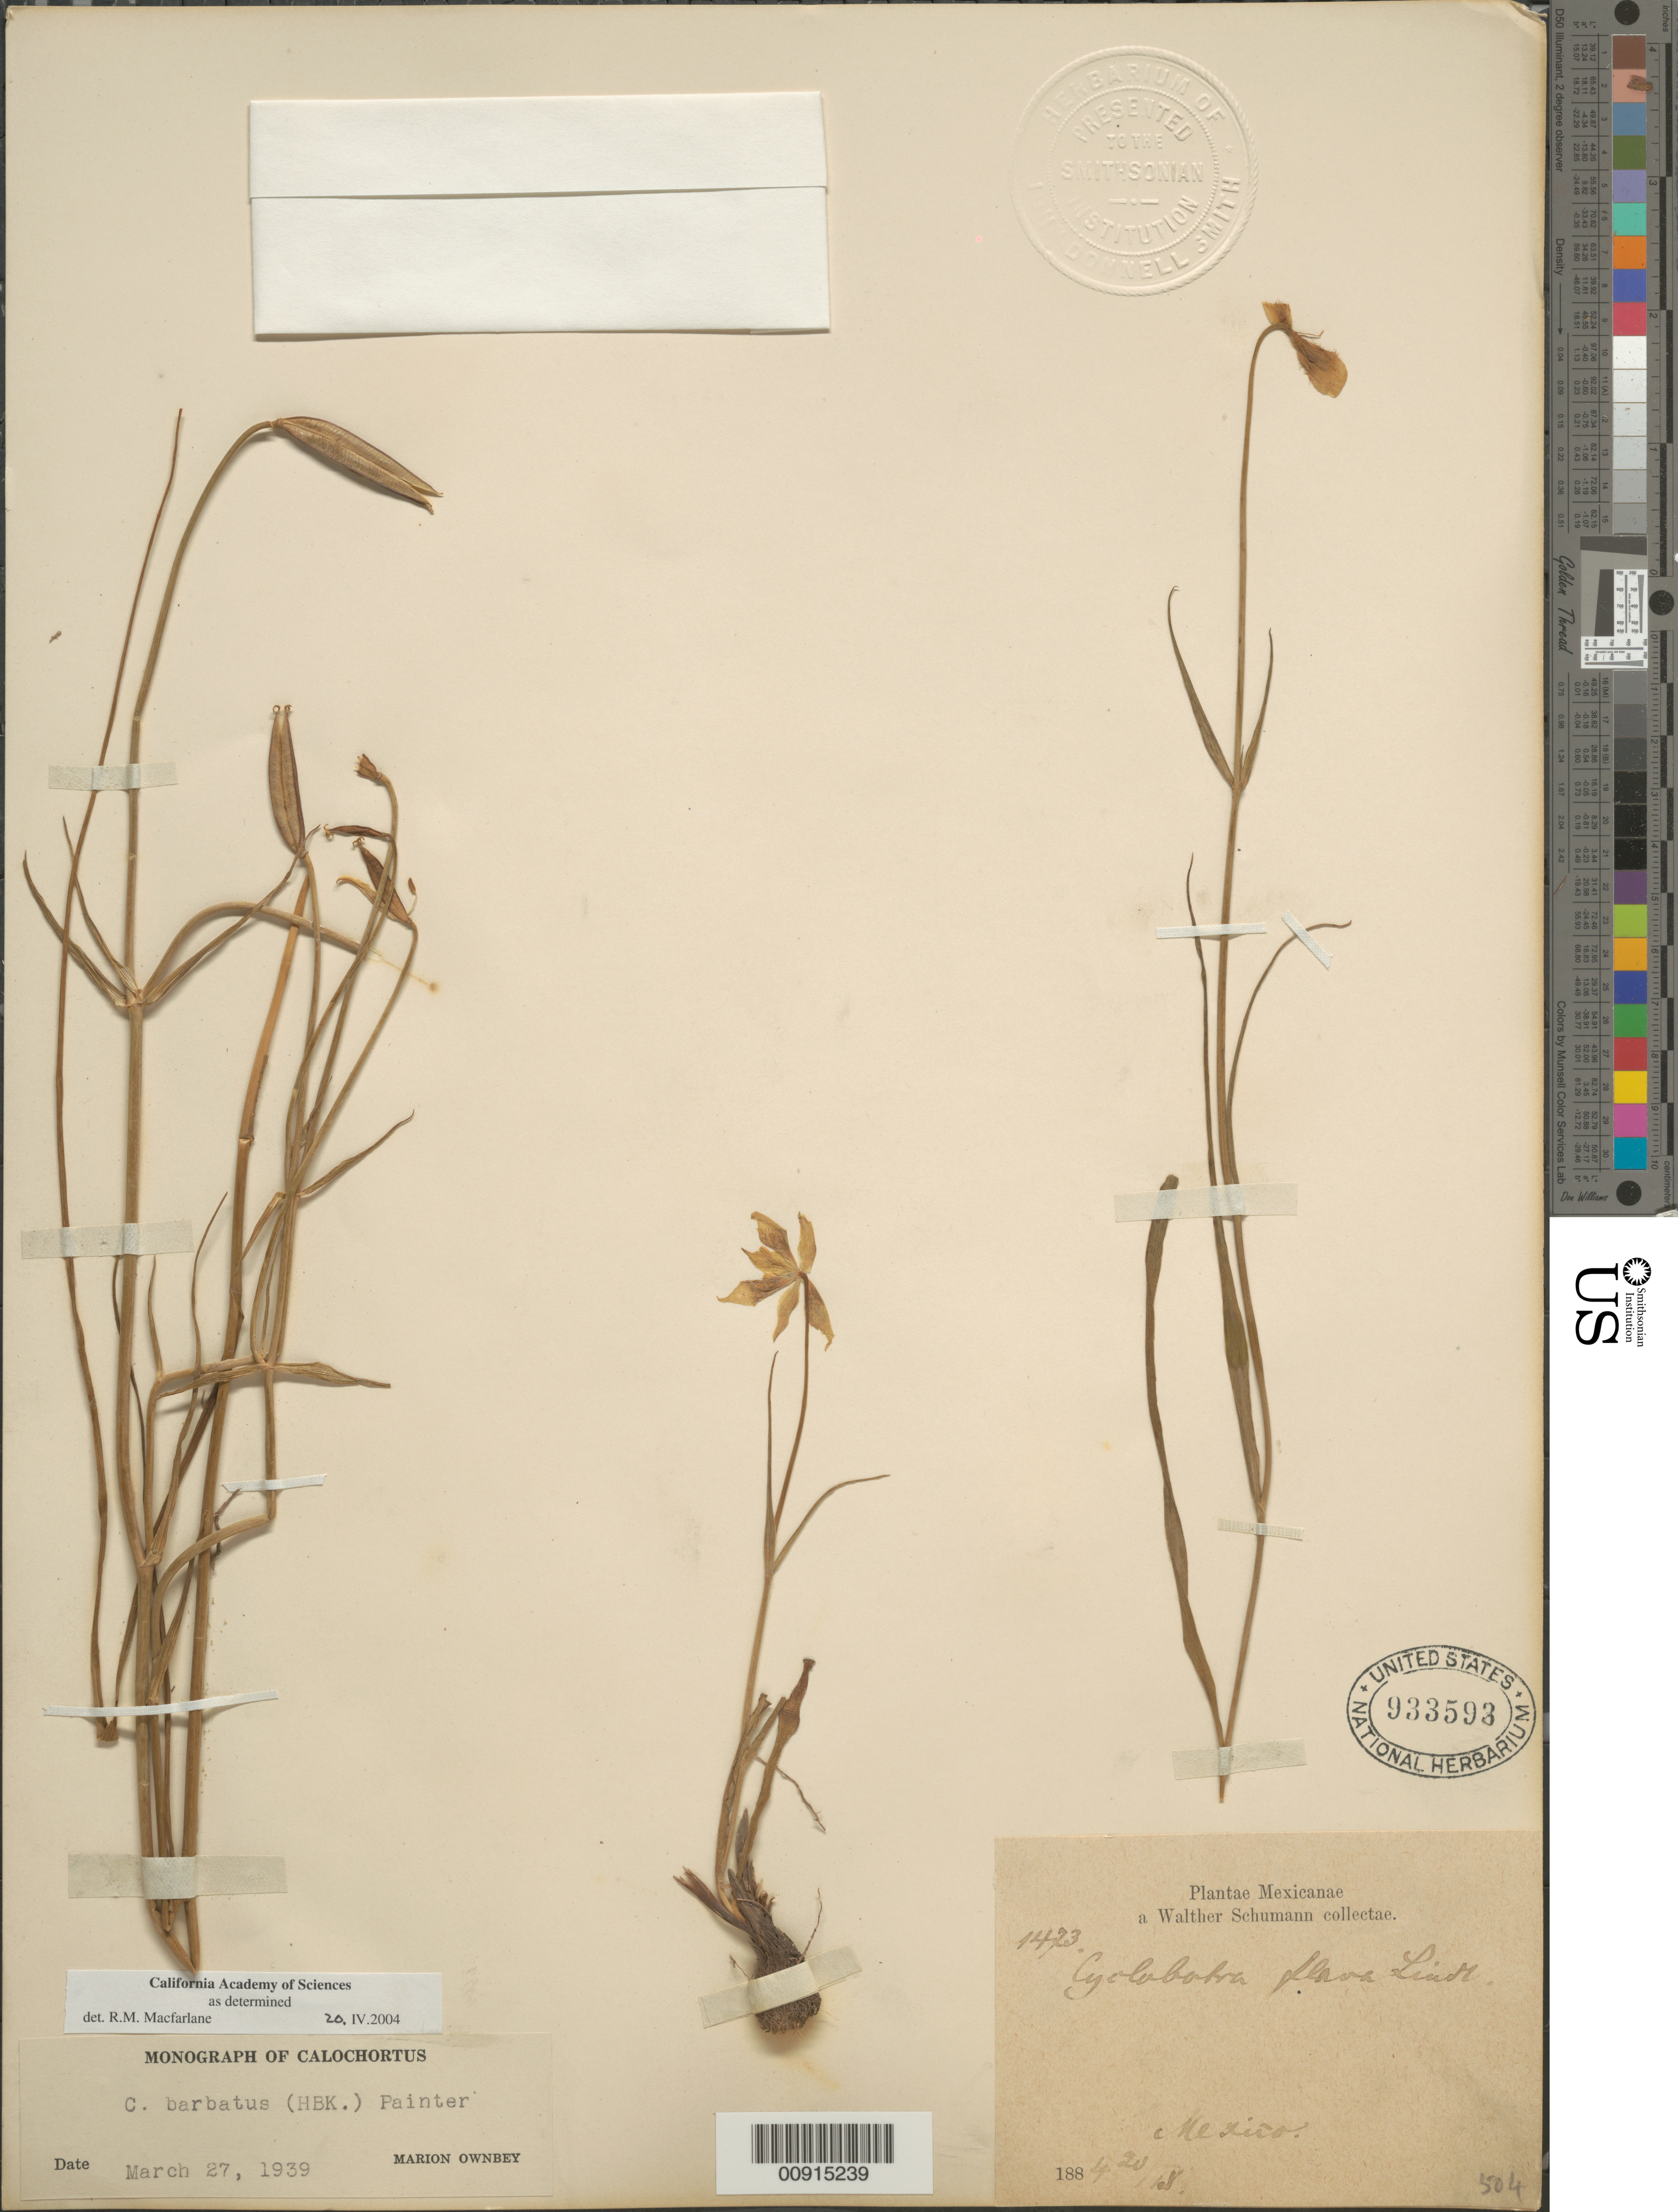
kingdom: Plantae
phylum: Tracheophyta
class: Liliopsida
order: Liliales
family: Liliaceae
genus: Calochortus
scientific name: Calochortus barbatus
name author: (Kunth) J.H. Painter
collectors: W. Schumann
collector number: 1473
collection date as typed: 20 Sep 1884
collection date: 1884-09-20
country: Mexico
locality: México.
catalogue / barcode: US 933593